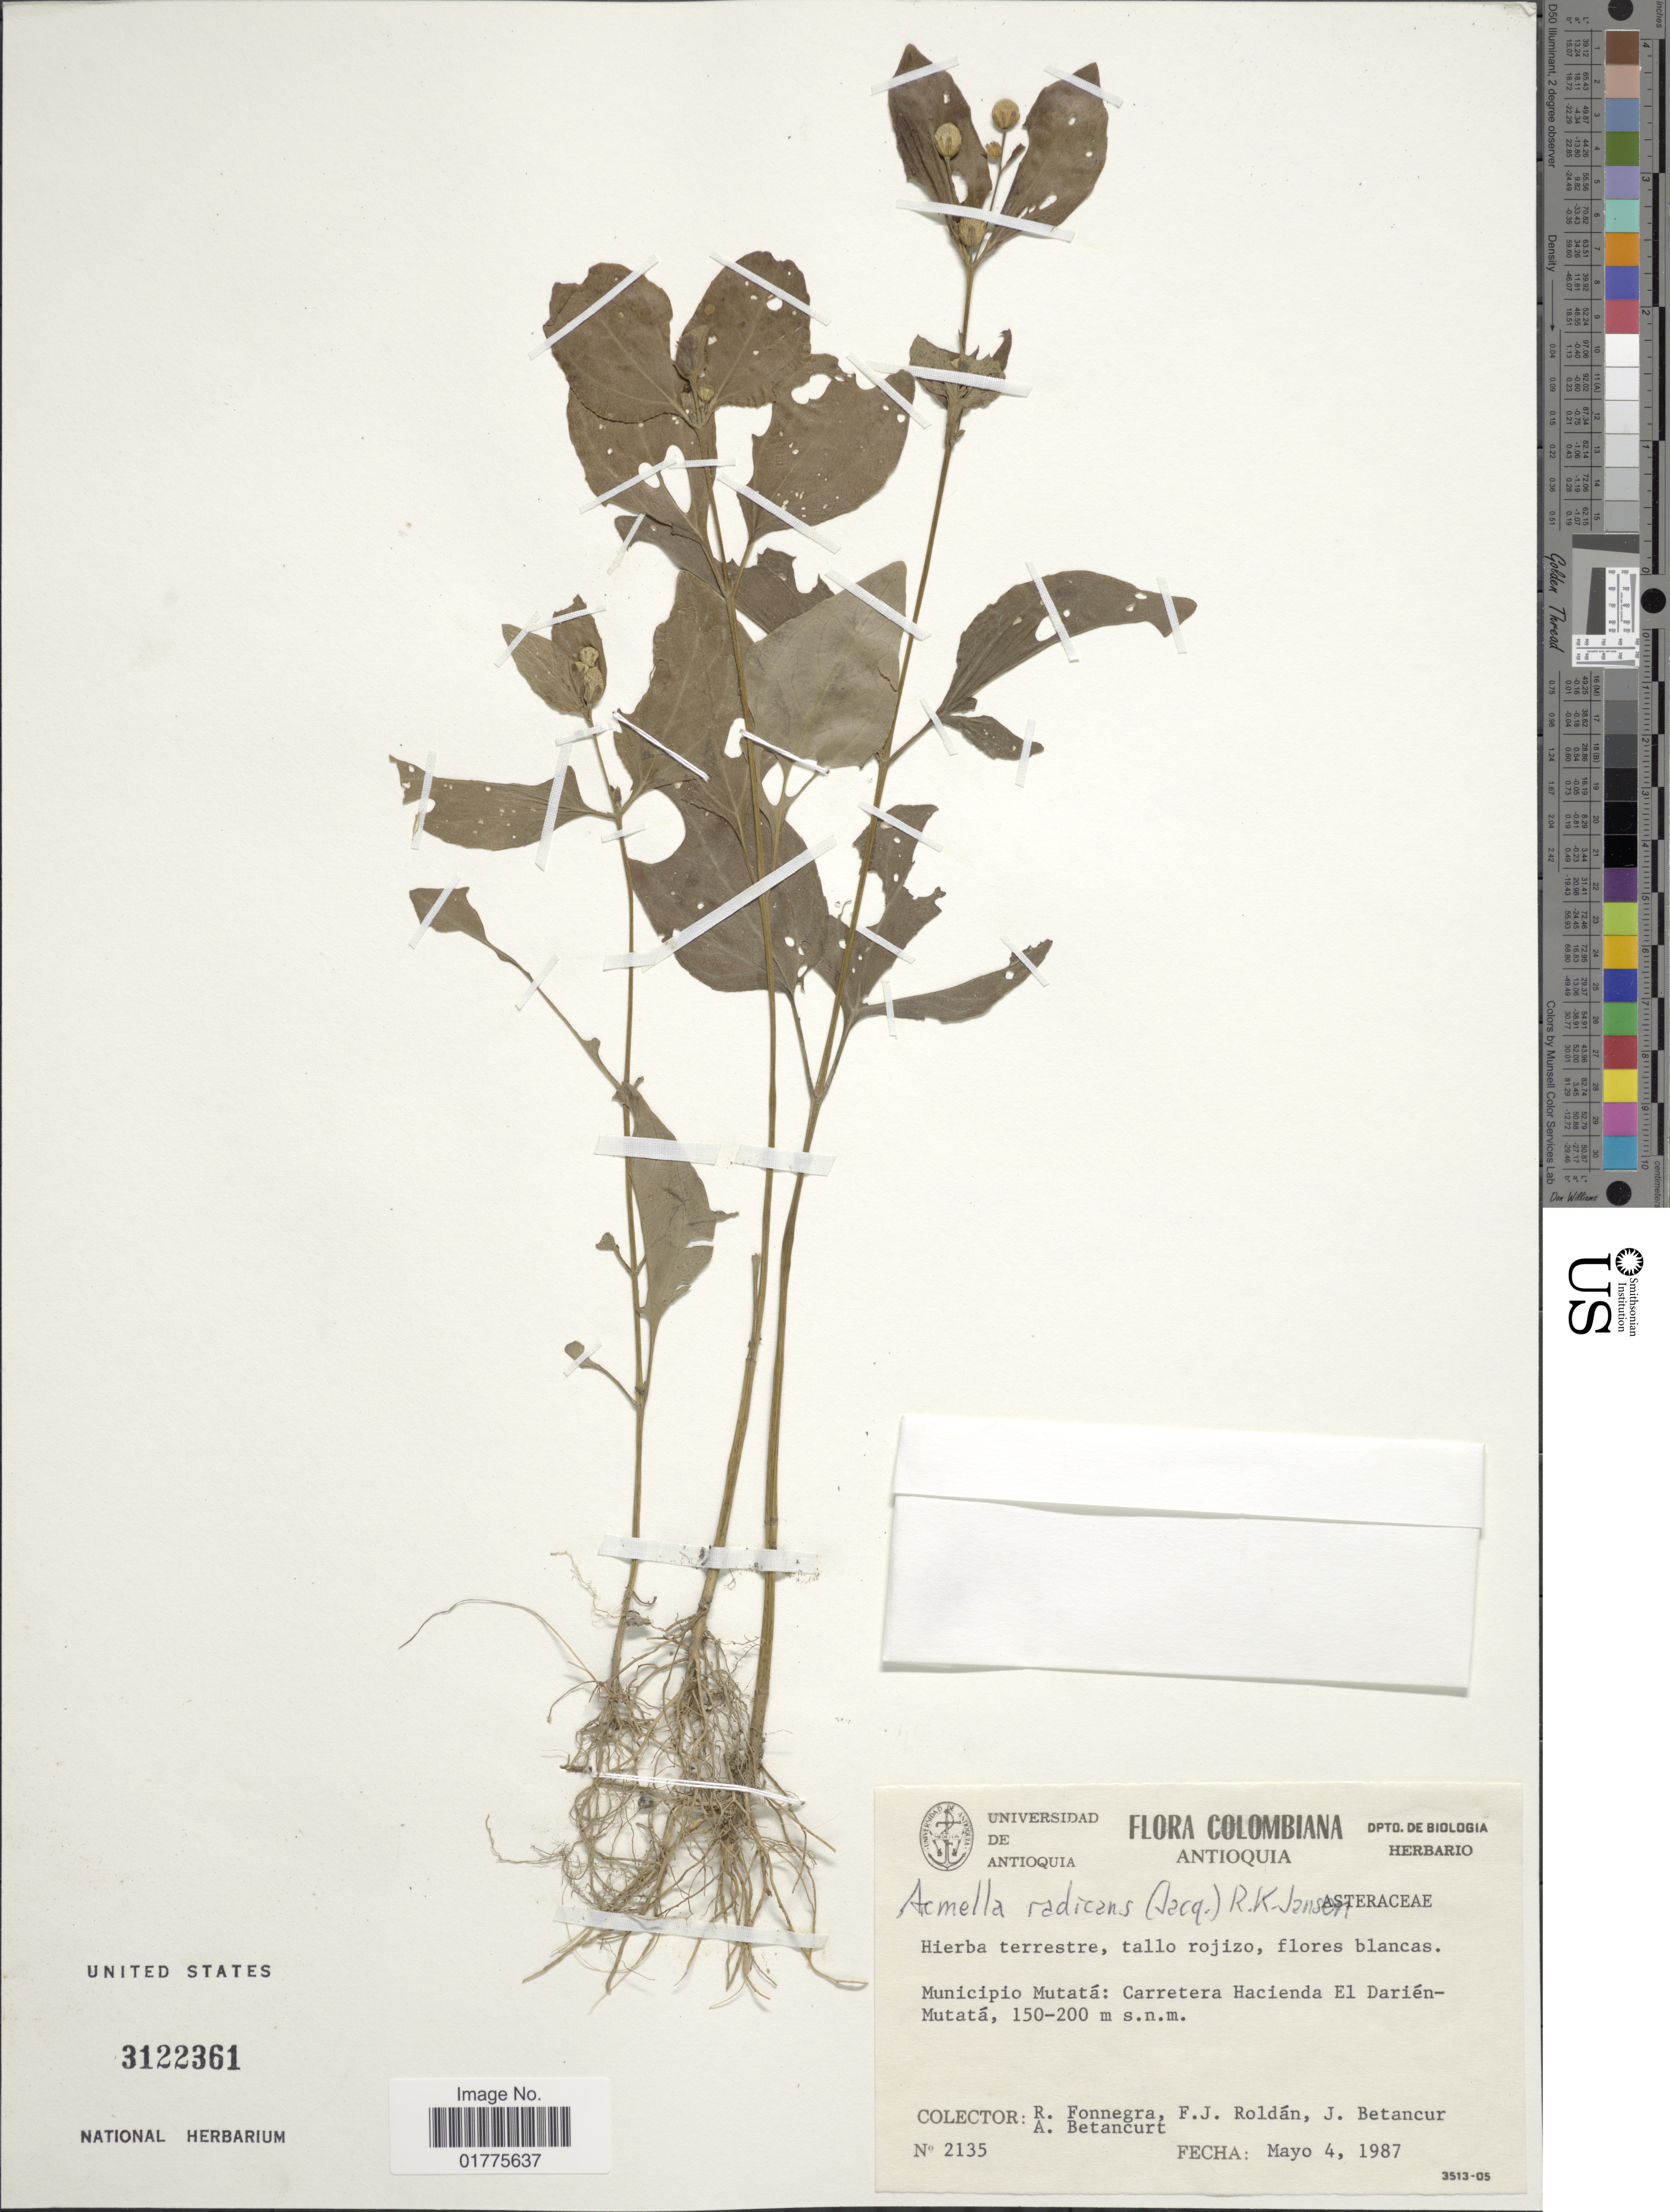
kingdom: Plantae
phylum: Tracheophyta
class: Magnoliopsida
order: Asterales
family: Asteraceae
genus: Acmella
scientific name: Acmella radicans var. debilis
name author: (Kunth) R.K. Jansen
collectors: R. Fonnegra, F. J. Roldán, J. Betancur & A. Betancurt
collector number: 2135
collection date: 1987-05-04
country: Colombia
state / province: Antioquia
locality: Municipio Mutatá: Carretera Hacienda El Darién-Mutatá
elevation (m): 150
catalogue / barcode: US 3122361